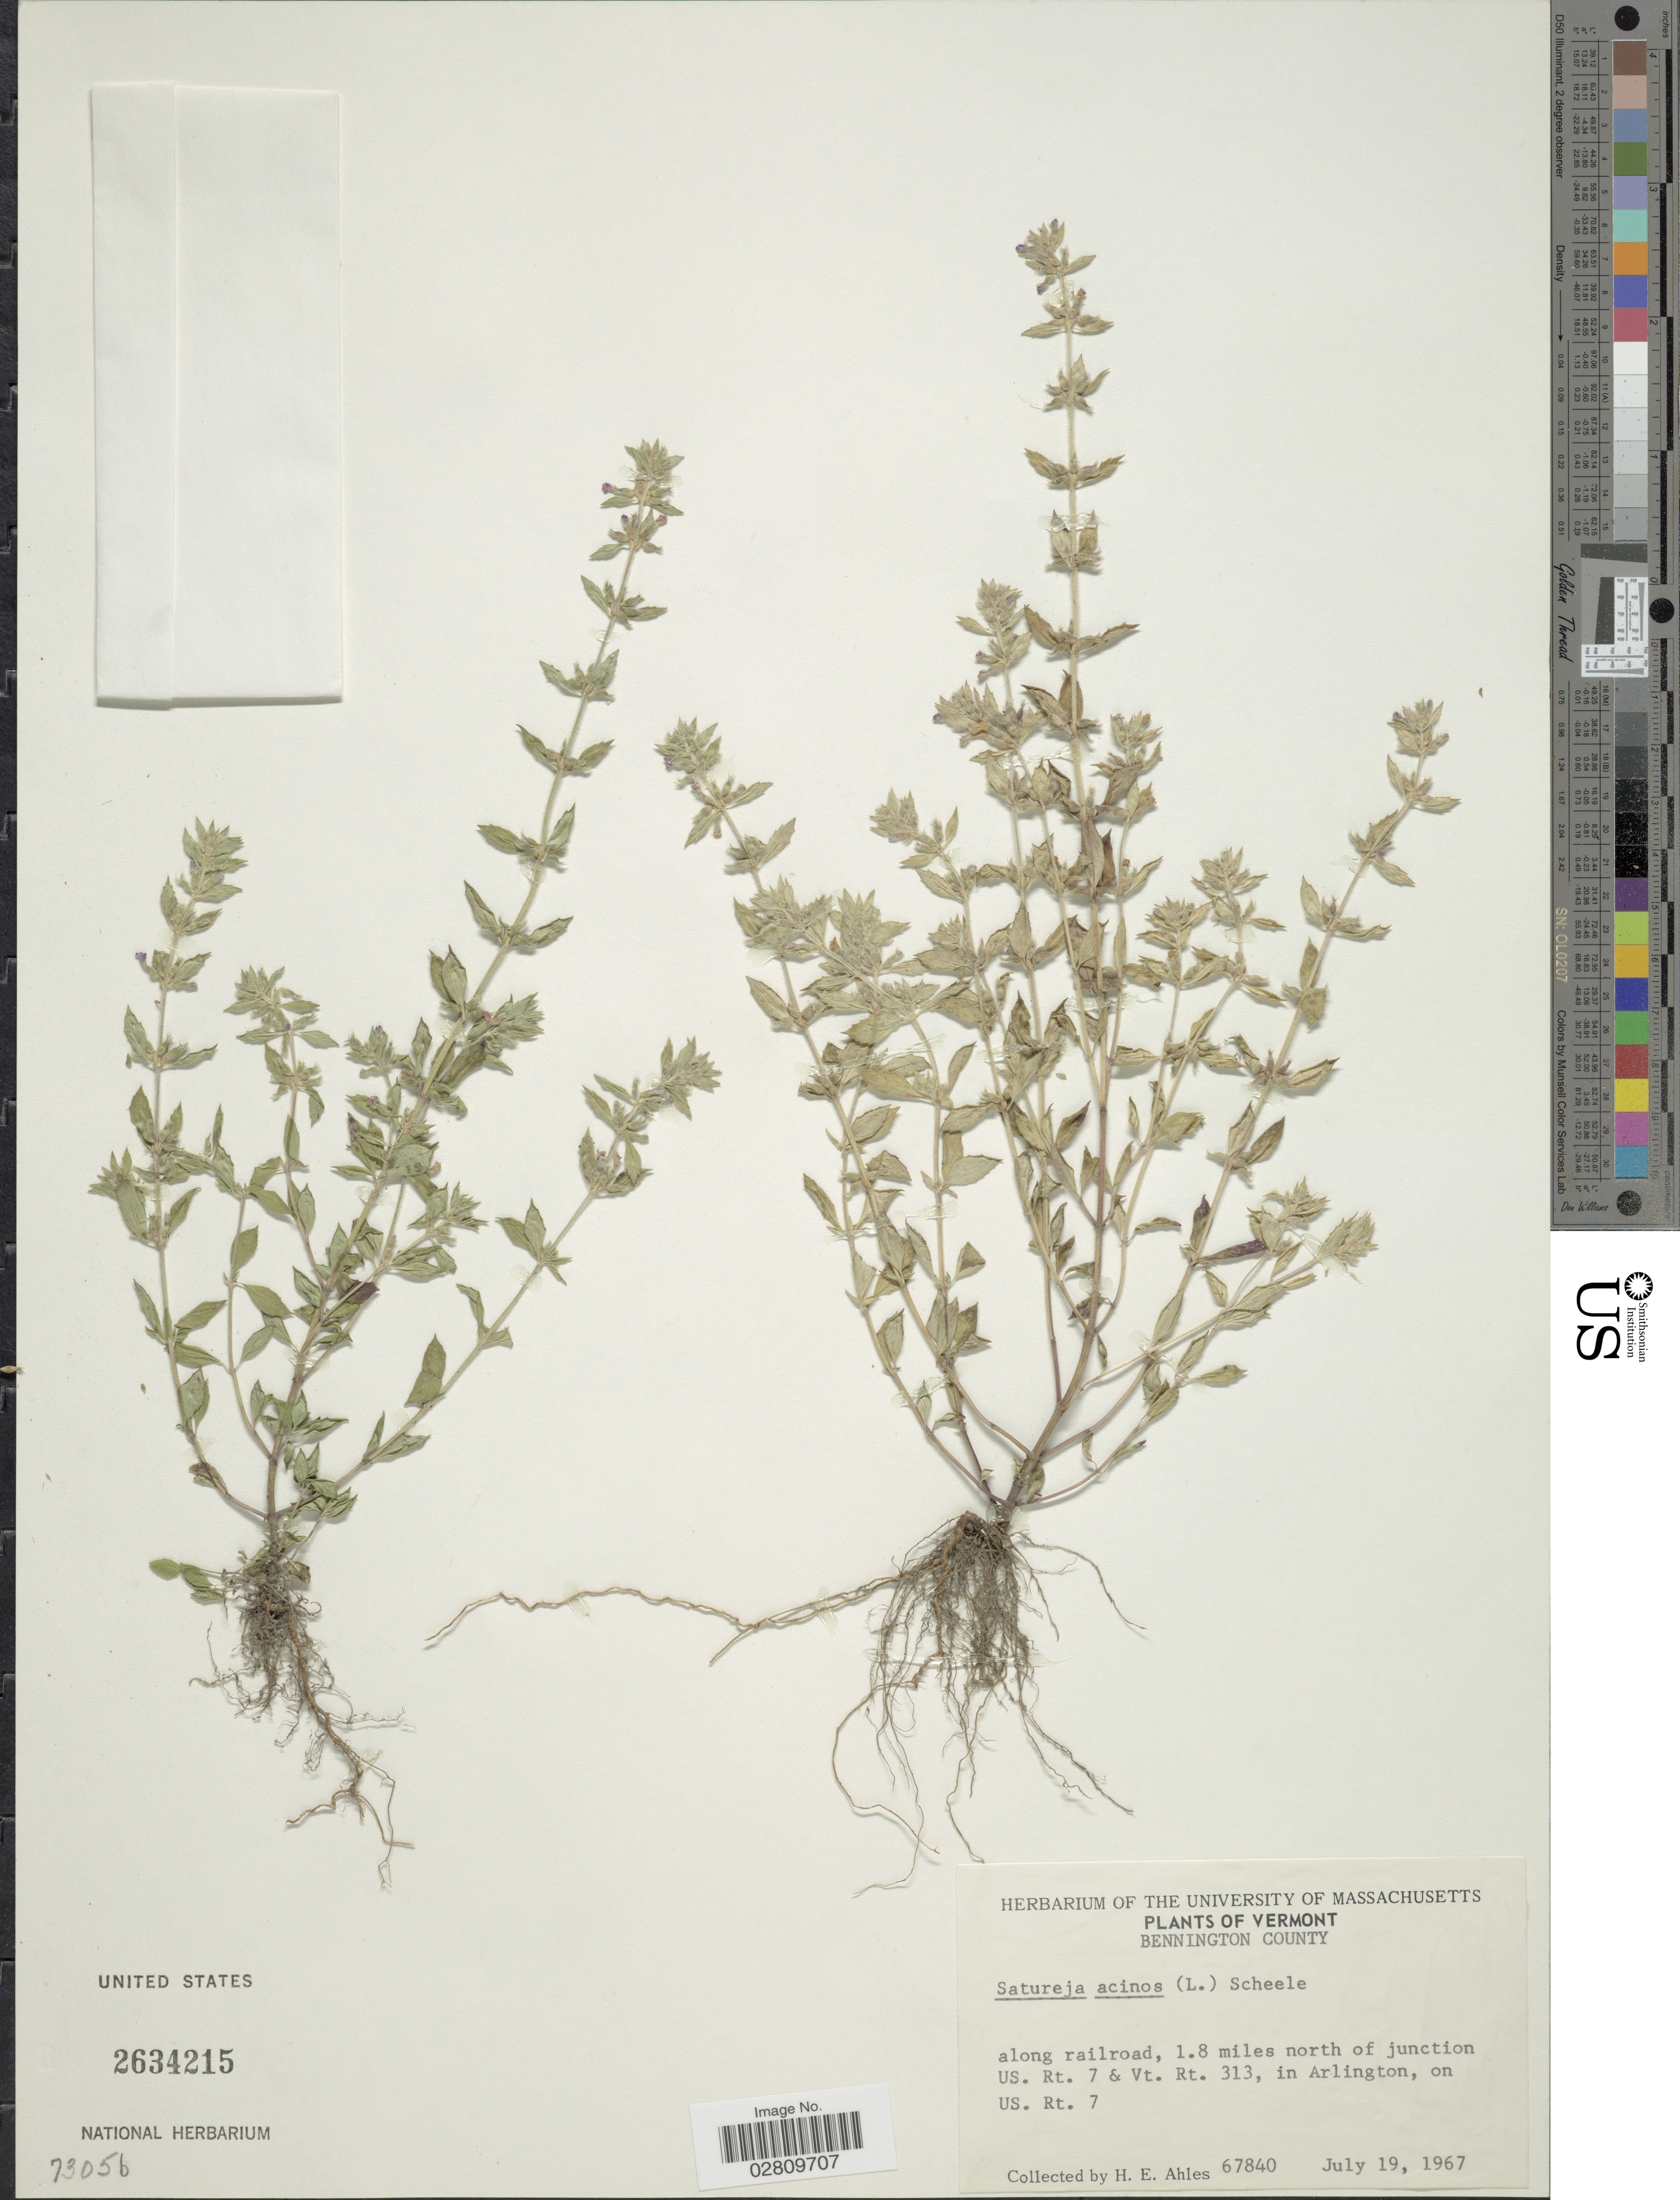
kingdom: Plantae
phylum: Tracheophyta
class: Magnoliopsida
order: Lamiales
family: Lamiaceae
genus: Acinos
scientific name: Acinos arvensis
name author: (Lam.) Dandy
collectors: H. E. Ahles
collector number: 67840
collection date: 1967-07-19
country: United States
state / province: Vermont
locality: Bennington County. Along railroad, 1.8 miles north of junction US. Rt. 7 & Vt. Rt. 313, in Arlington, on US. Rt. 7.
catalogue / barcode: US 2634215